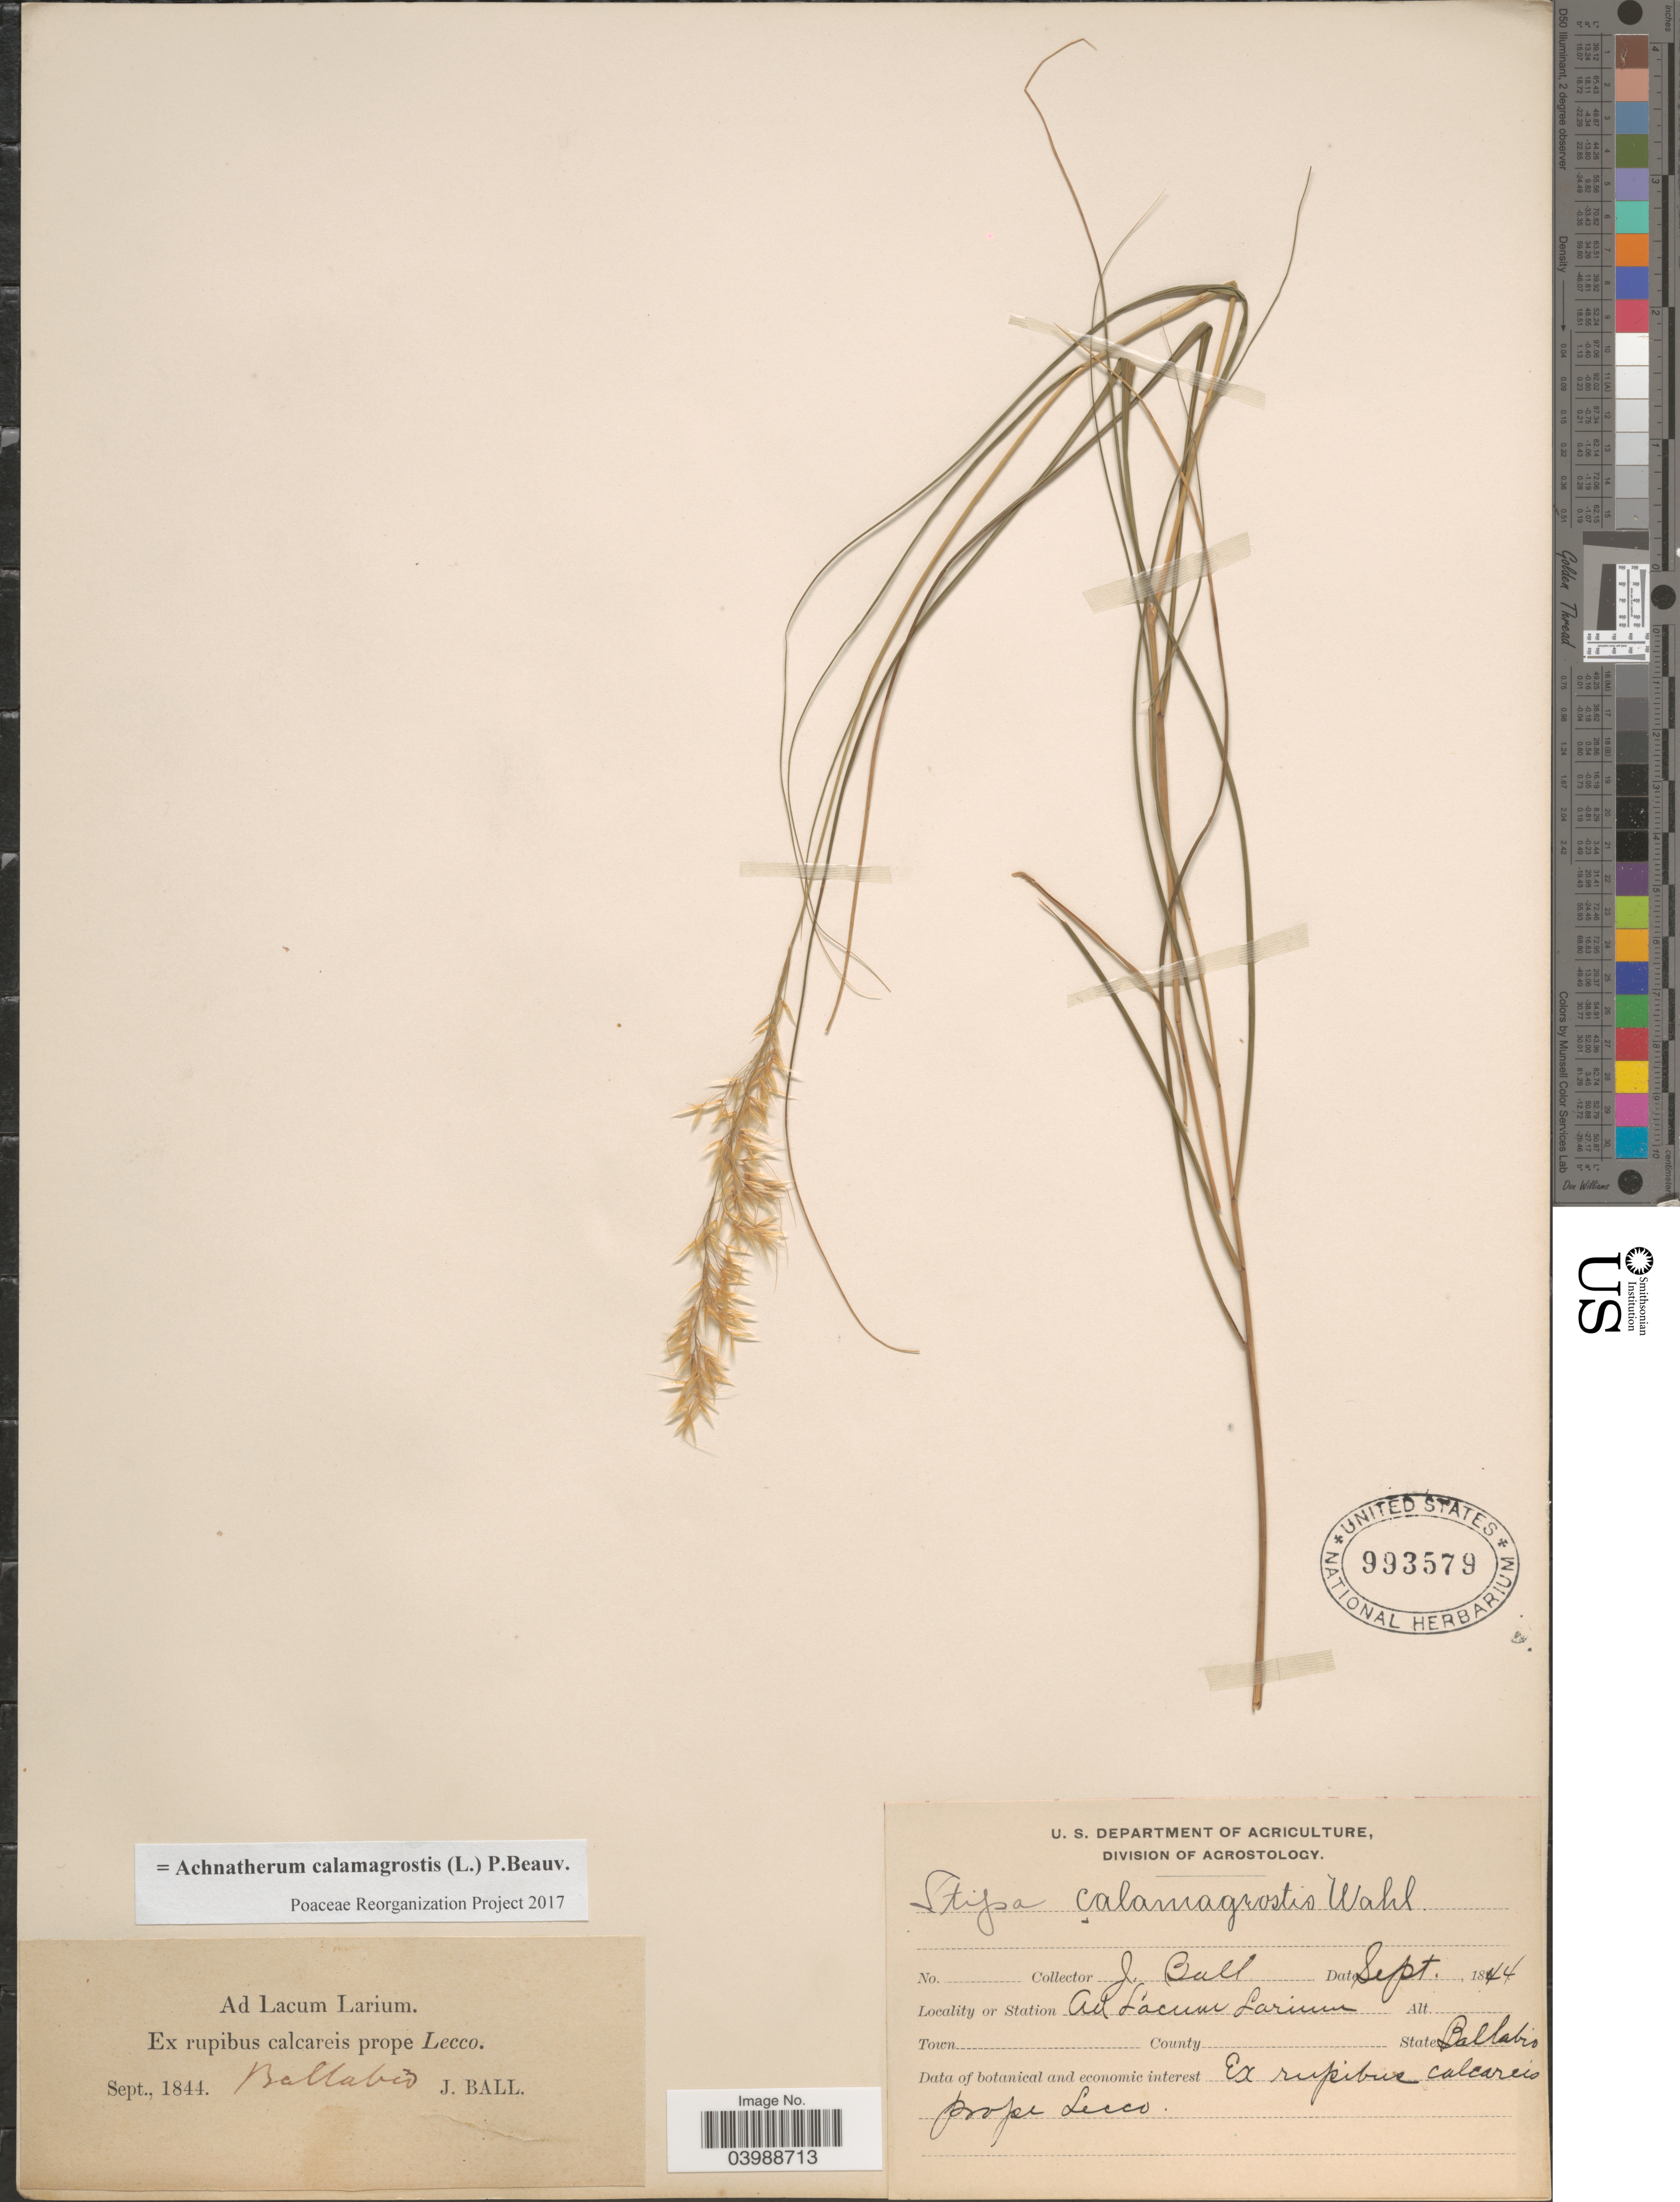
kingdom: Plantae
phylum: Tracheophyta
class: Liliopsida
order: Poales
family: Poaceae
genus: Achnatherum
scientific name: Achnatherum calamagrostis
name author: (L.) P. Beauv.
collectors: J. Ball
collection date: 1844-09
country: New Caledonia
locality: Station Ad Lacum Larium. Ex rupibus calcareis prope Lecco. Ballabio.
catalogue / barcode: US 993579